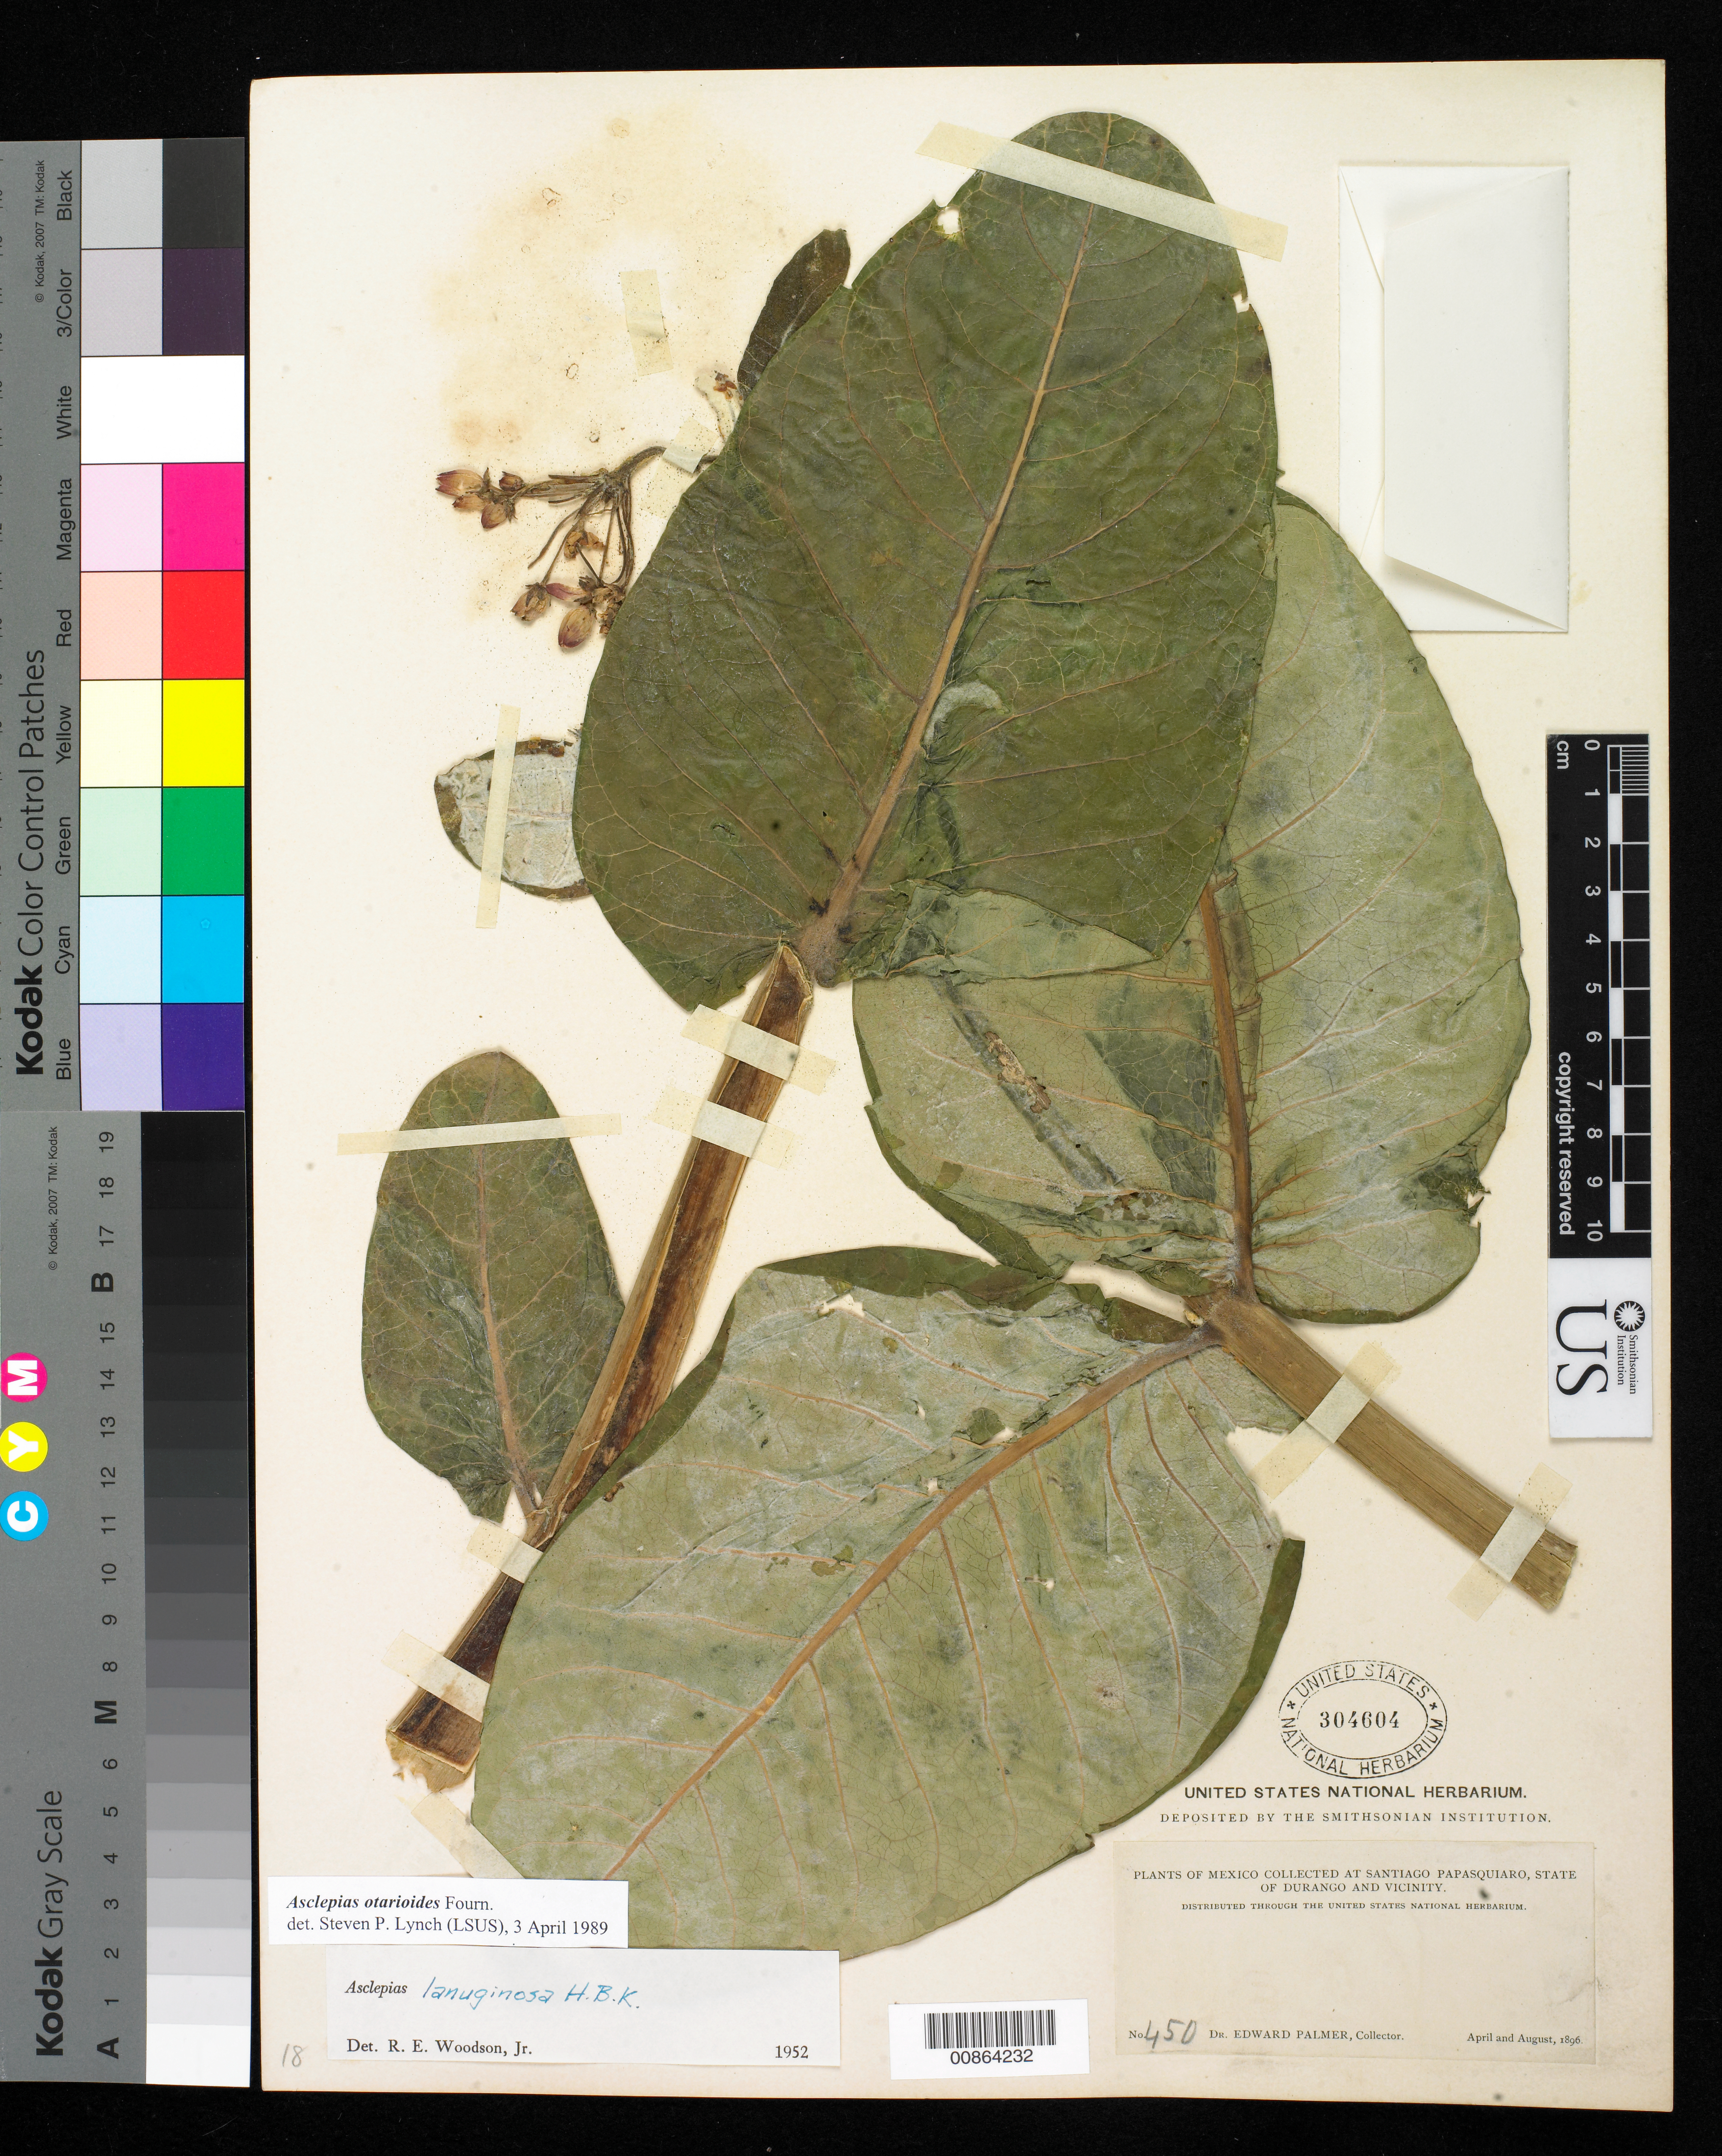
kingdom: Plantae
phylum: Tracheophyta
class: Magnoliopsida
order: Gentianales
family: Apocynaceae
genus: Asclepias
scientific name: Asclepias otarioides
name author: E. Fourn.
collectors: E. Palmer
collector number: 450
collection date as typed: Apr 1896 to -- Aug 1896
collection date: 1896-04/1896-08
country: Mexico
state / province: Durango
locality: Santiago Papasquiaro, Durango and vicinity.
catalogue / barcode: US 304604